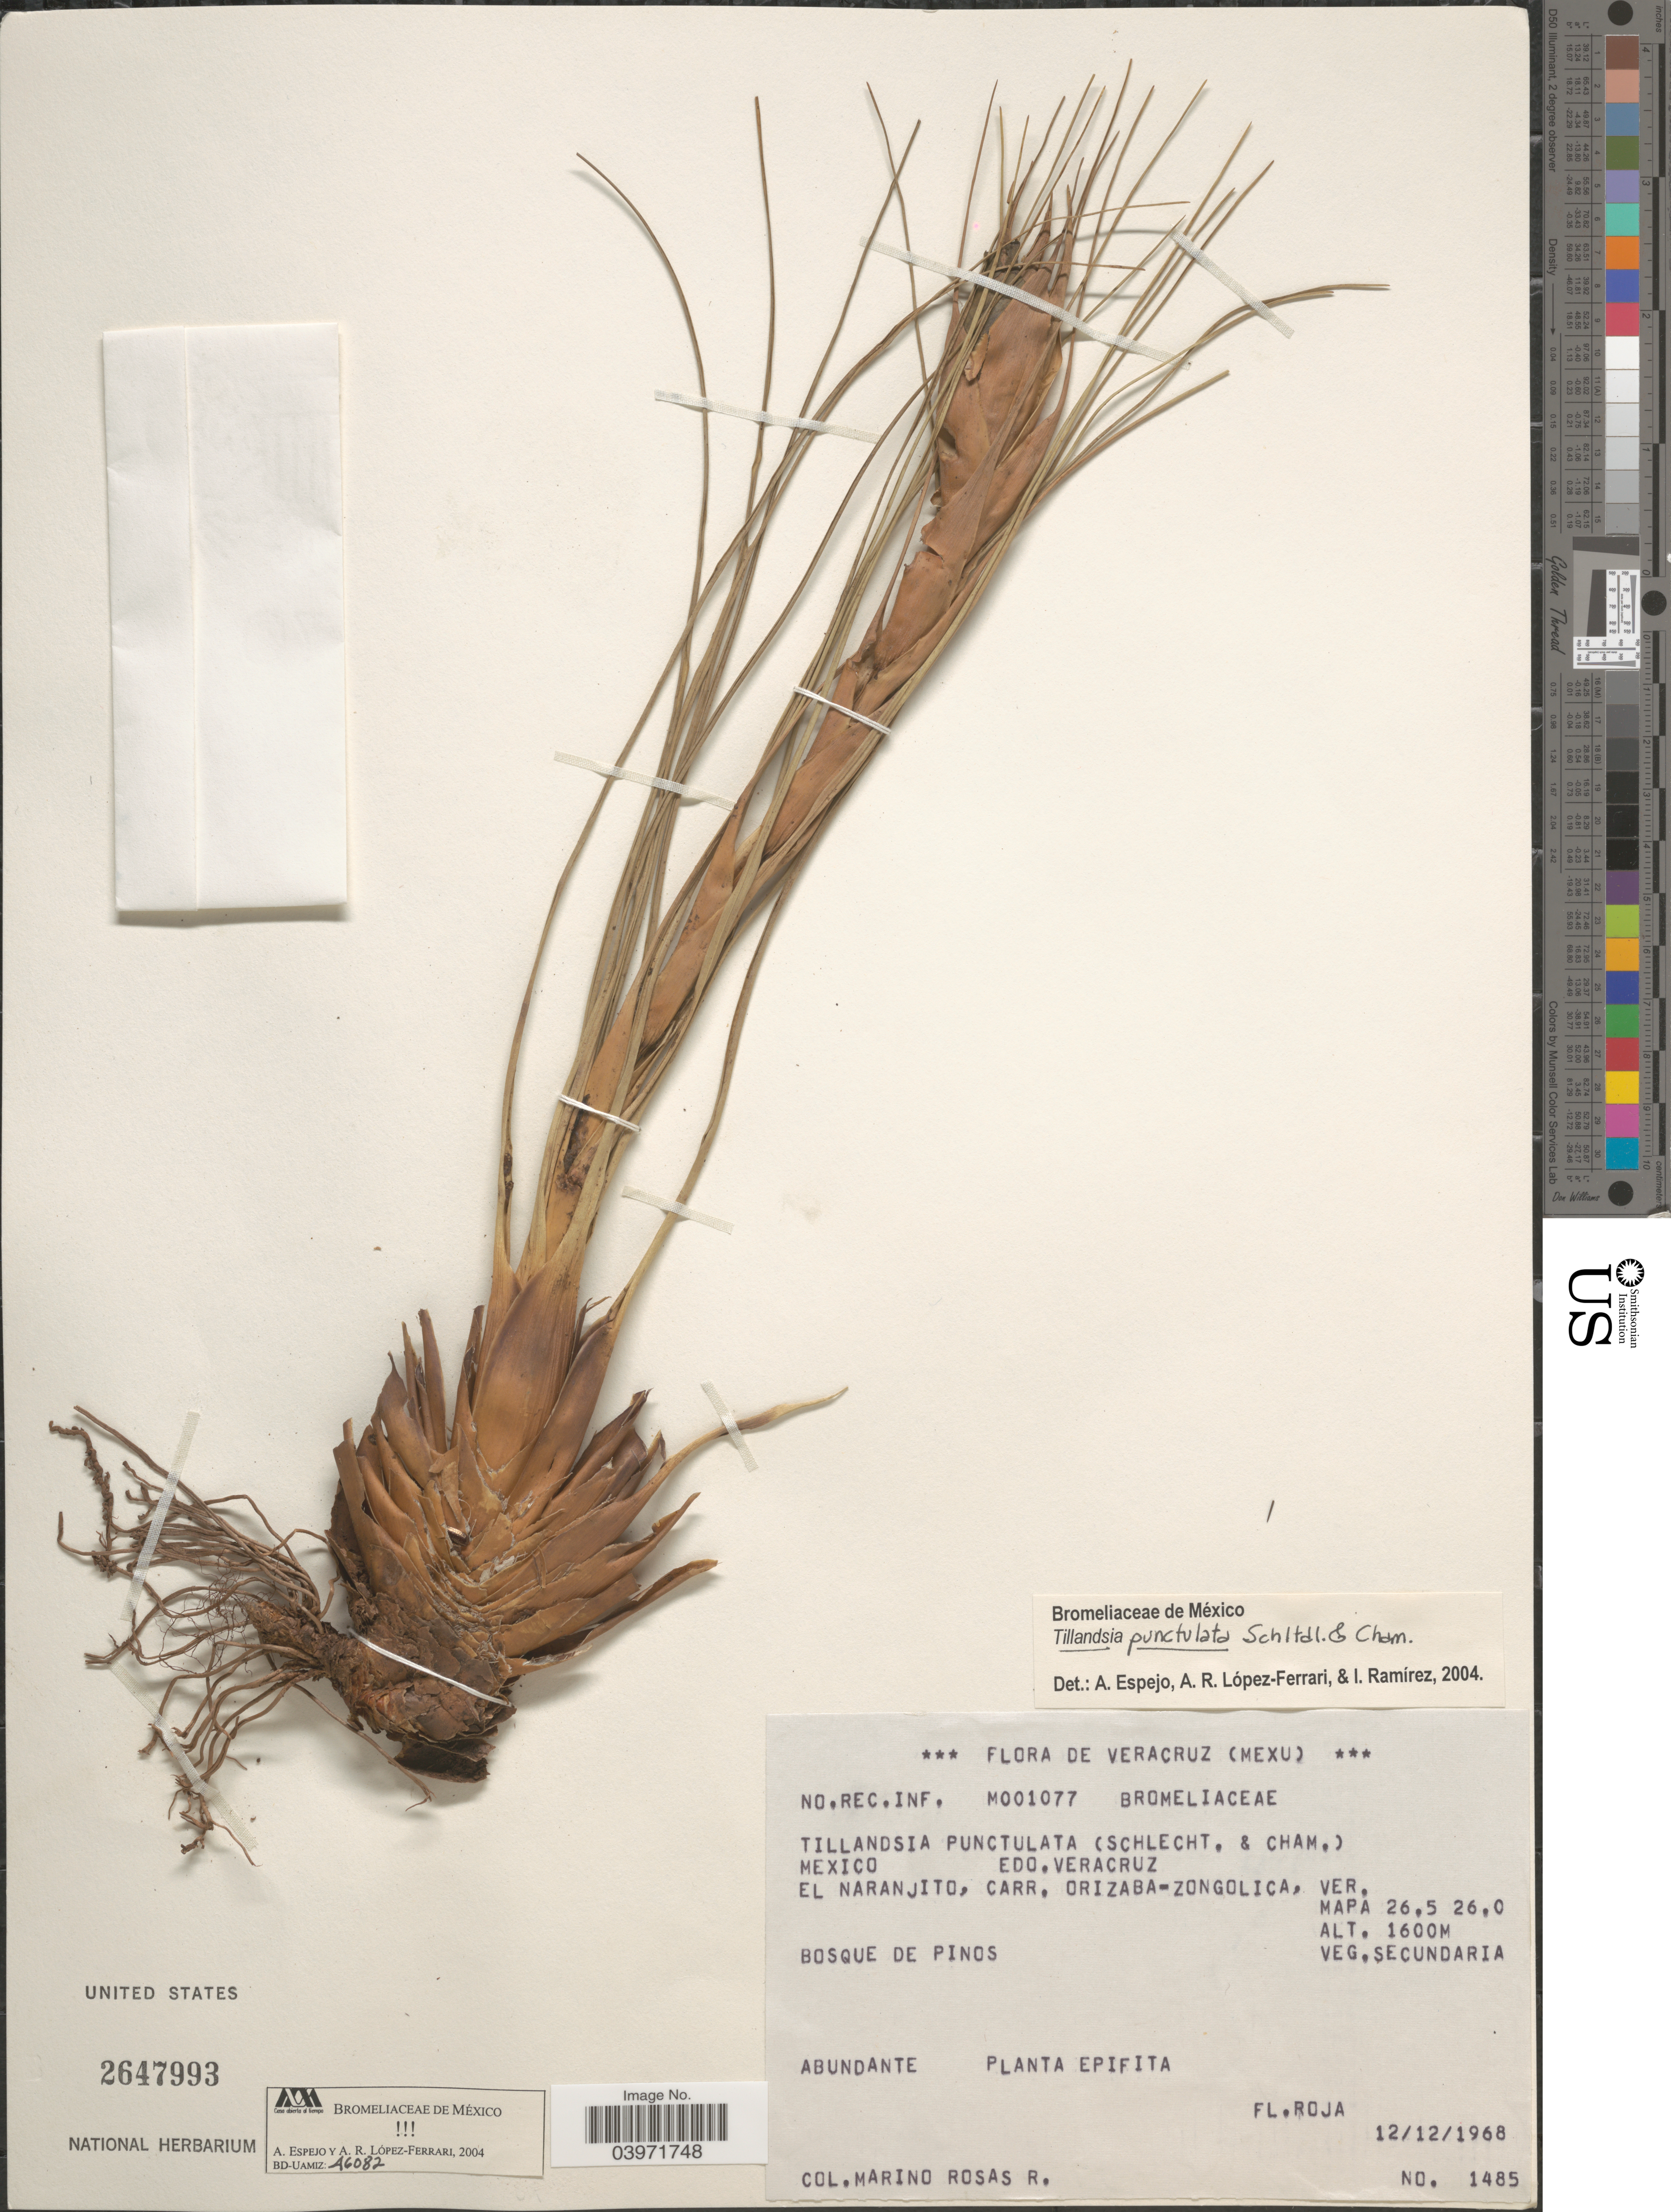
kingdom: Plantae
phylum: Tracheophyta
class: Liliopsida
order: Poales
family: Bromeliaceae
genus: Tillandsia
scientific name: Tillandsia punctulata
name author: Schltdl. & Cham.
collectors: M. Rosas R.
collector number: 1485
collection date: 1968-12-12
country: Mexico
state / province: Veracruz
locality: Edo. Veracruz. El Naranjito, carr. Orizaba-Zongolica, Ver. Mapa 26.5 26.0.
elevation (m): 1600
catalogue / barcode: US 2647993